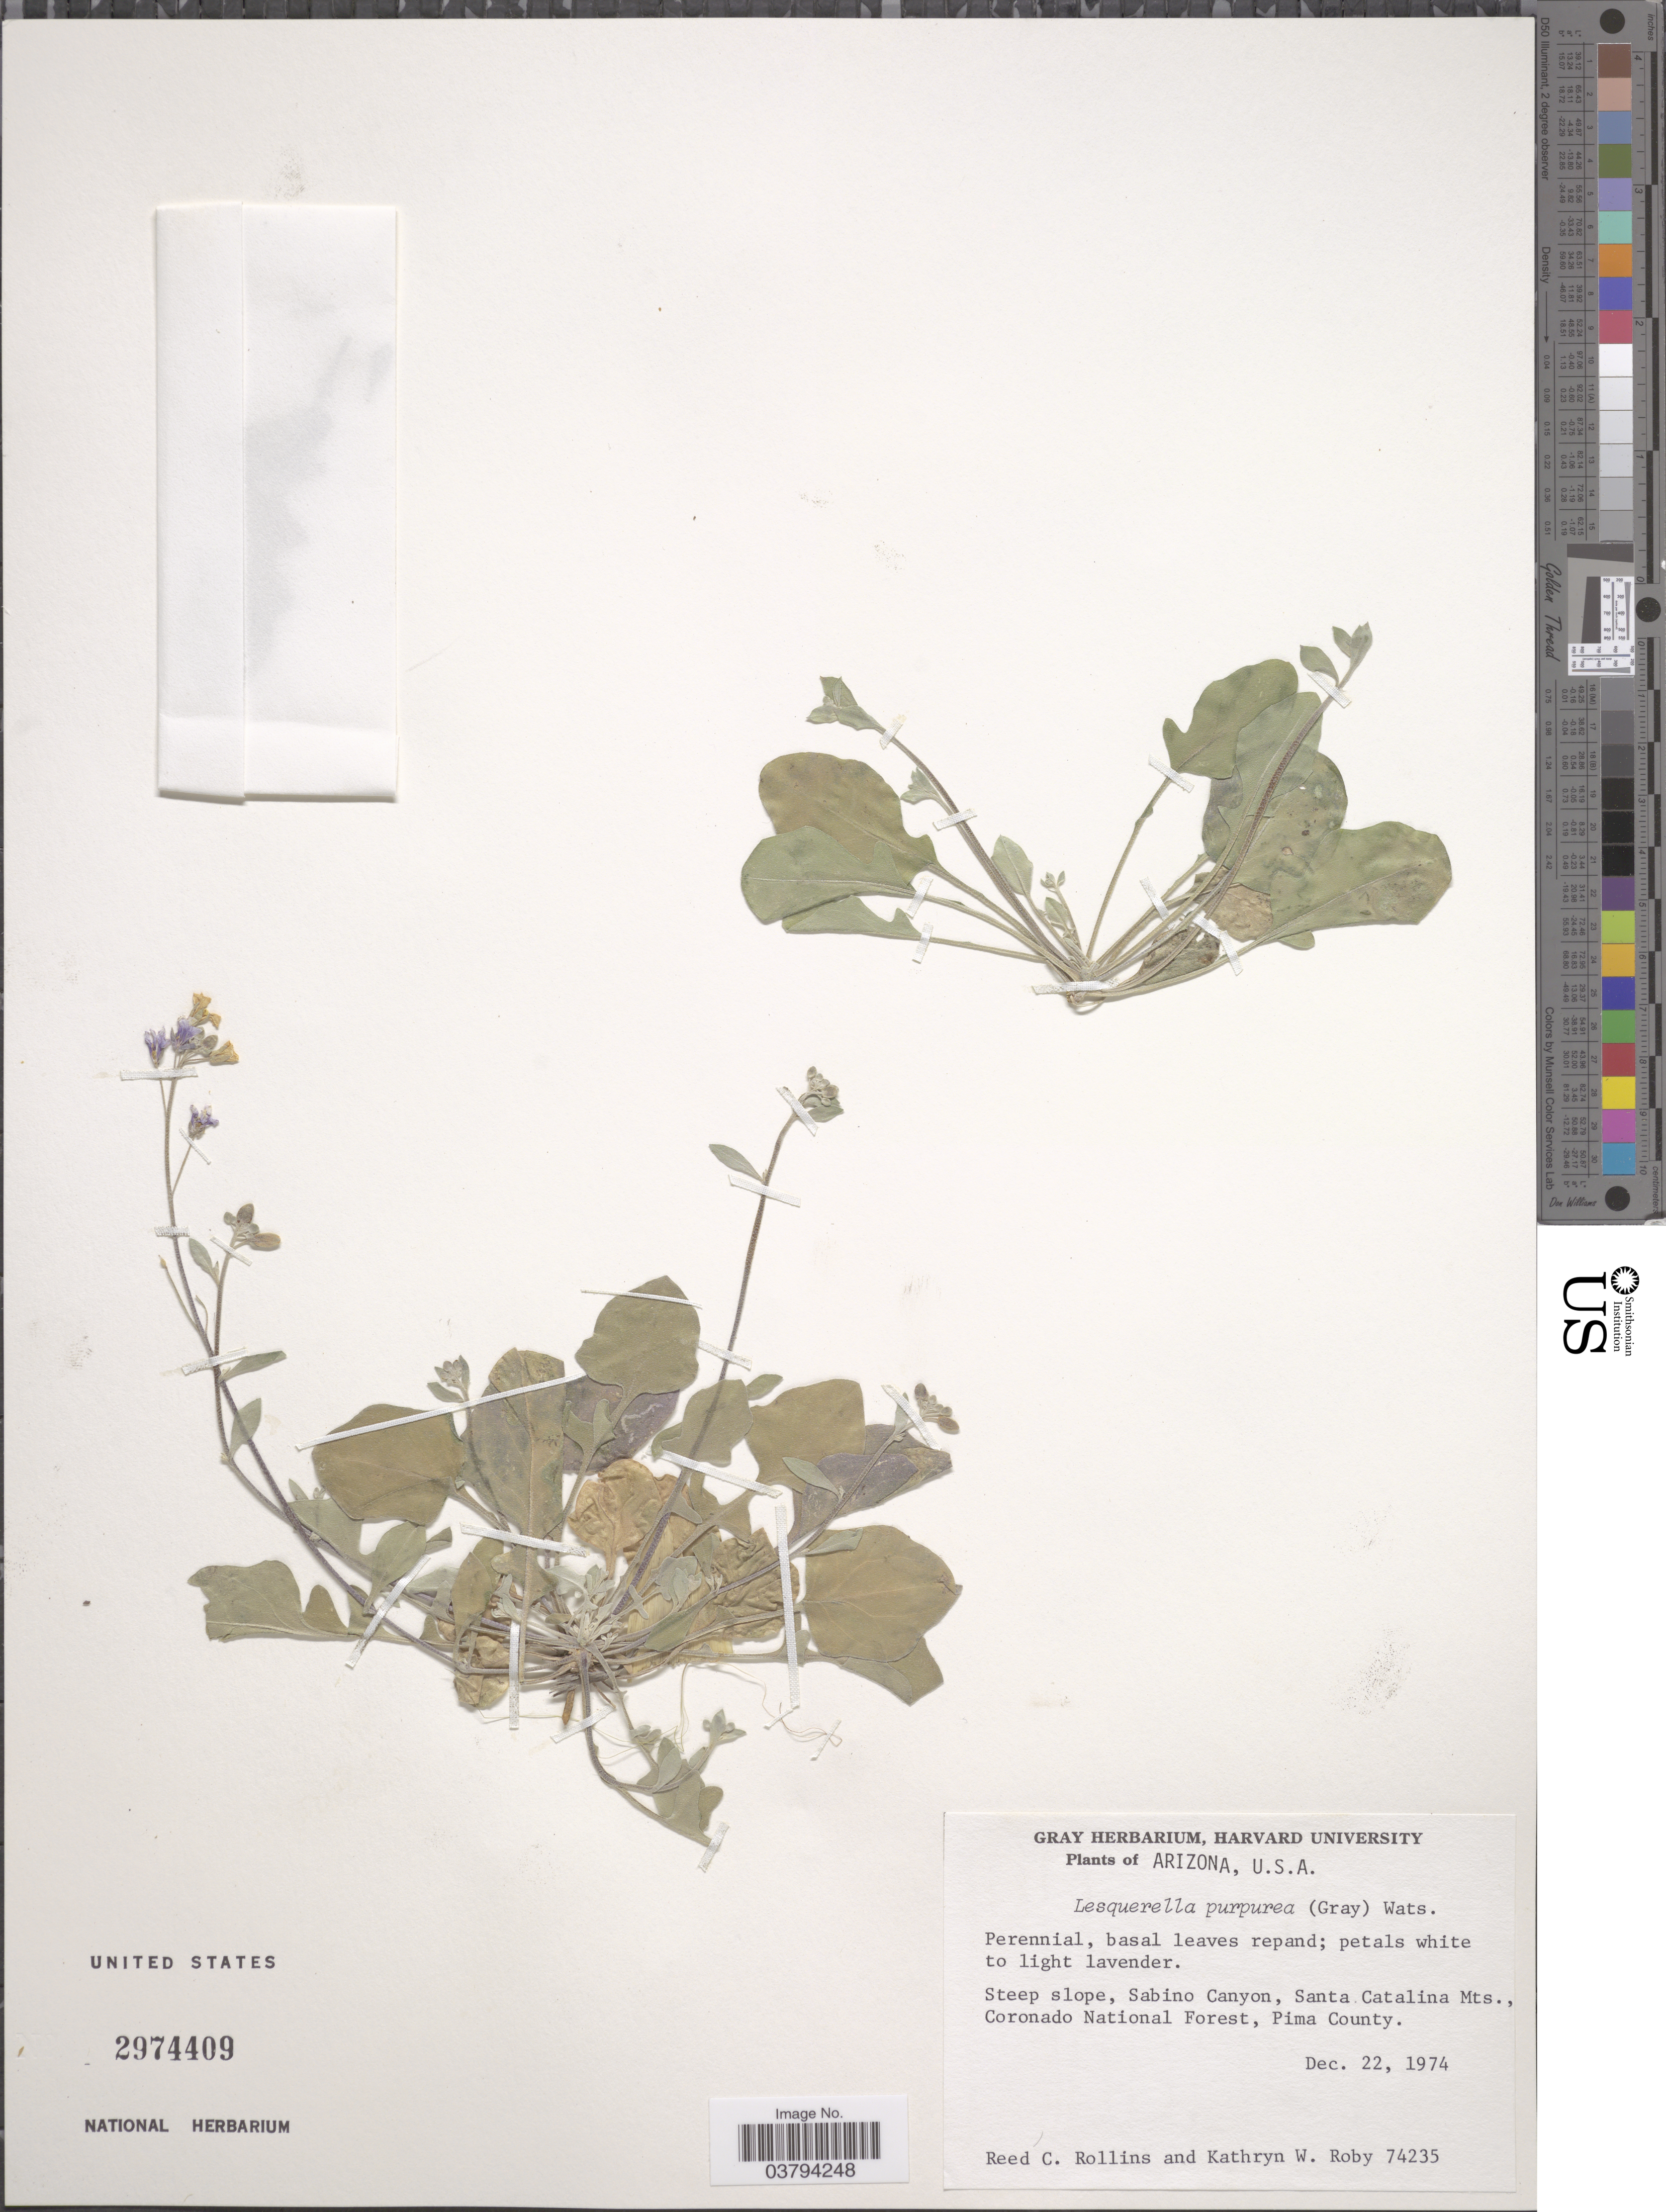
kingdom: Plantae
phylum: Tracheophyta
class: Magnoliopsida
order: Brassicales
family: Brassicaceae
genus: Lesquerella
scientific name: Lesquerella purpurea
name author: (A. Gray) S. Watson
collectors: R. C. Rollins & K. W. Roby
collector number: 74235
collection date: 1974-12-22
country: United States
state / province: Arizona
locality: Steep slope, Sabino Canyon, Santa Catalina Mts., Coronado National Forest, Pima County.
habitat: steep slope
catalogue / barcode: US 2974409